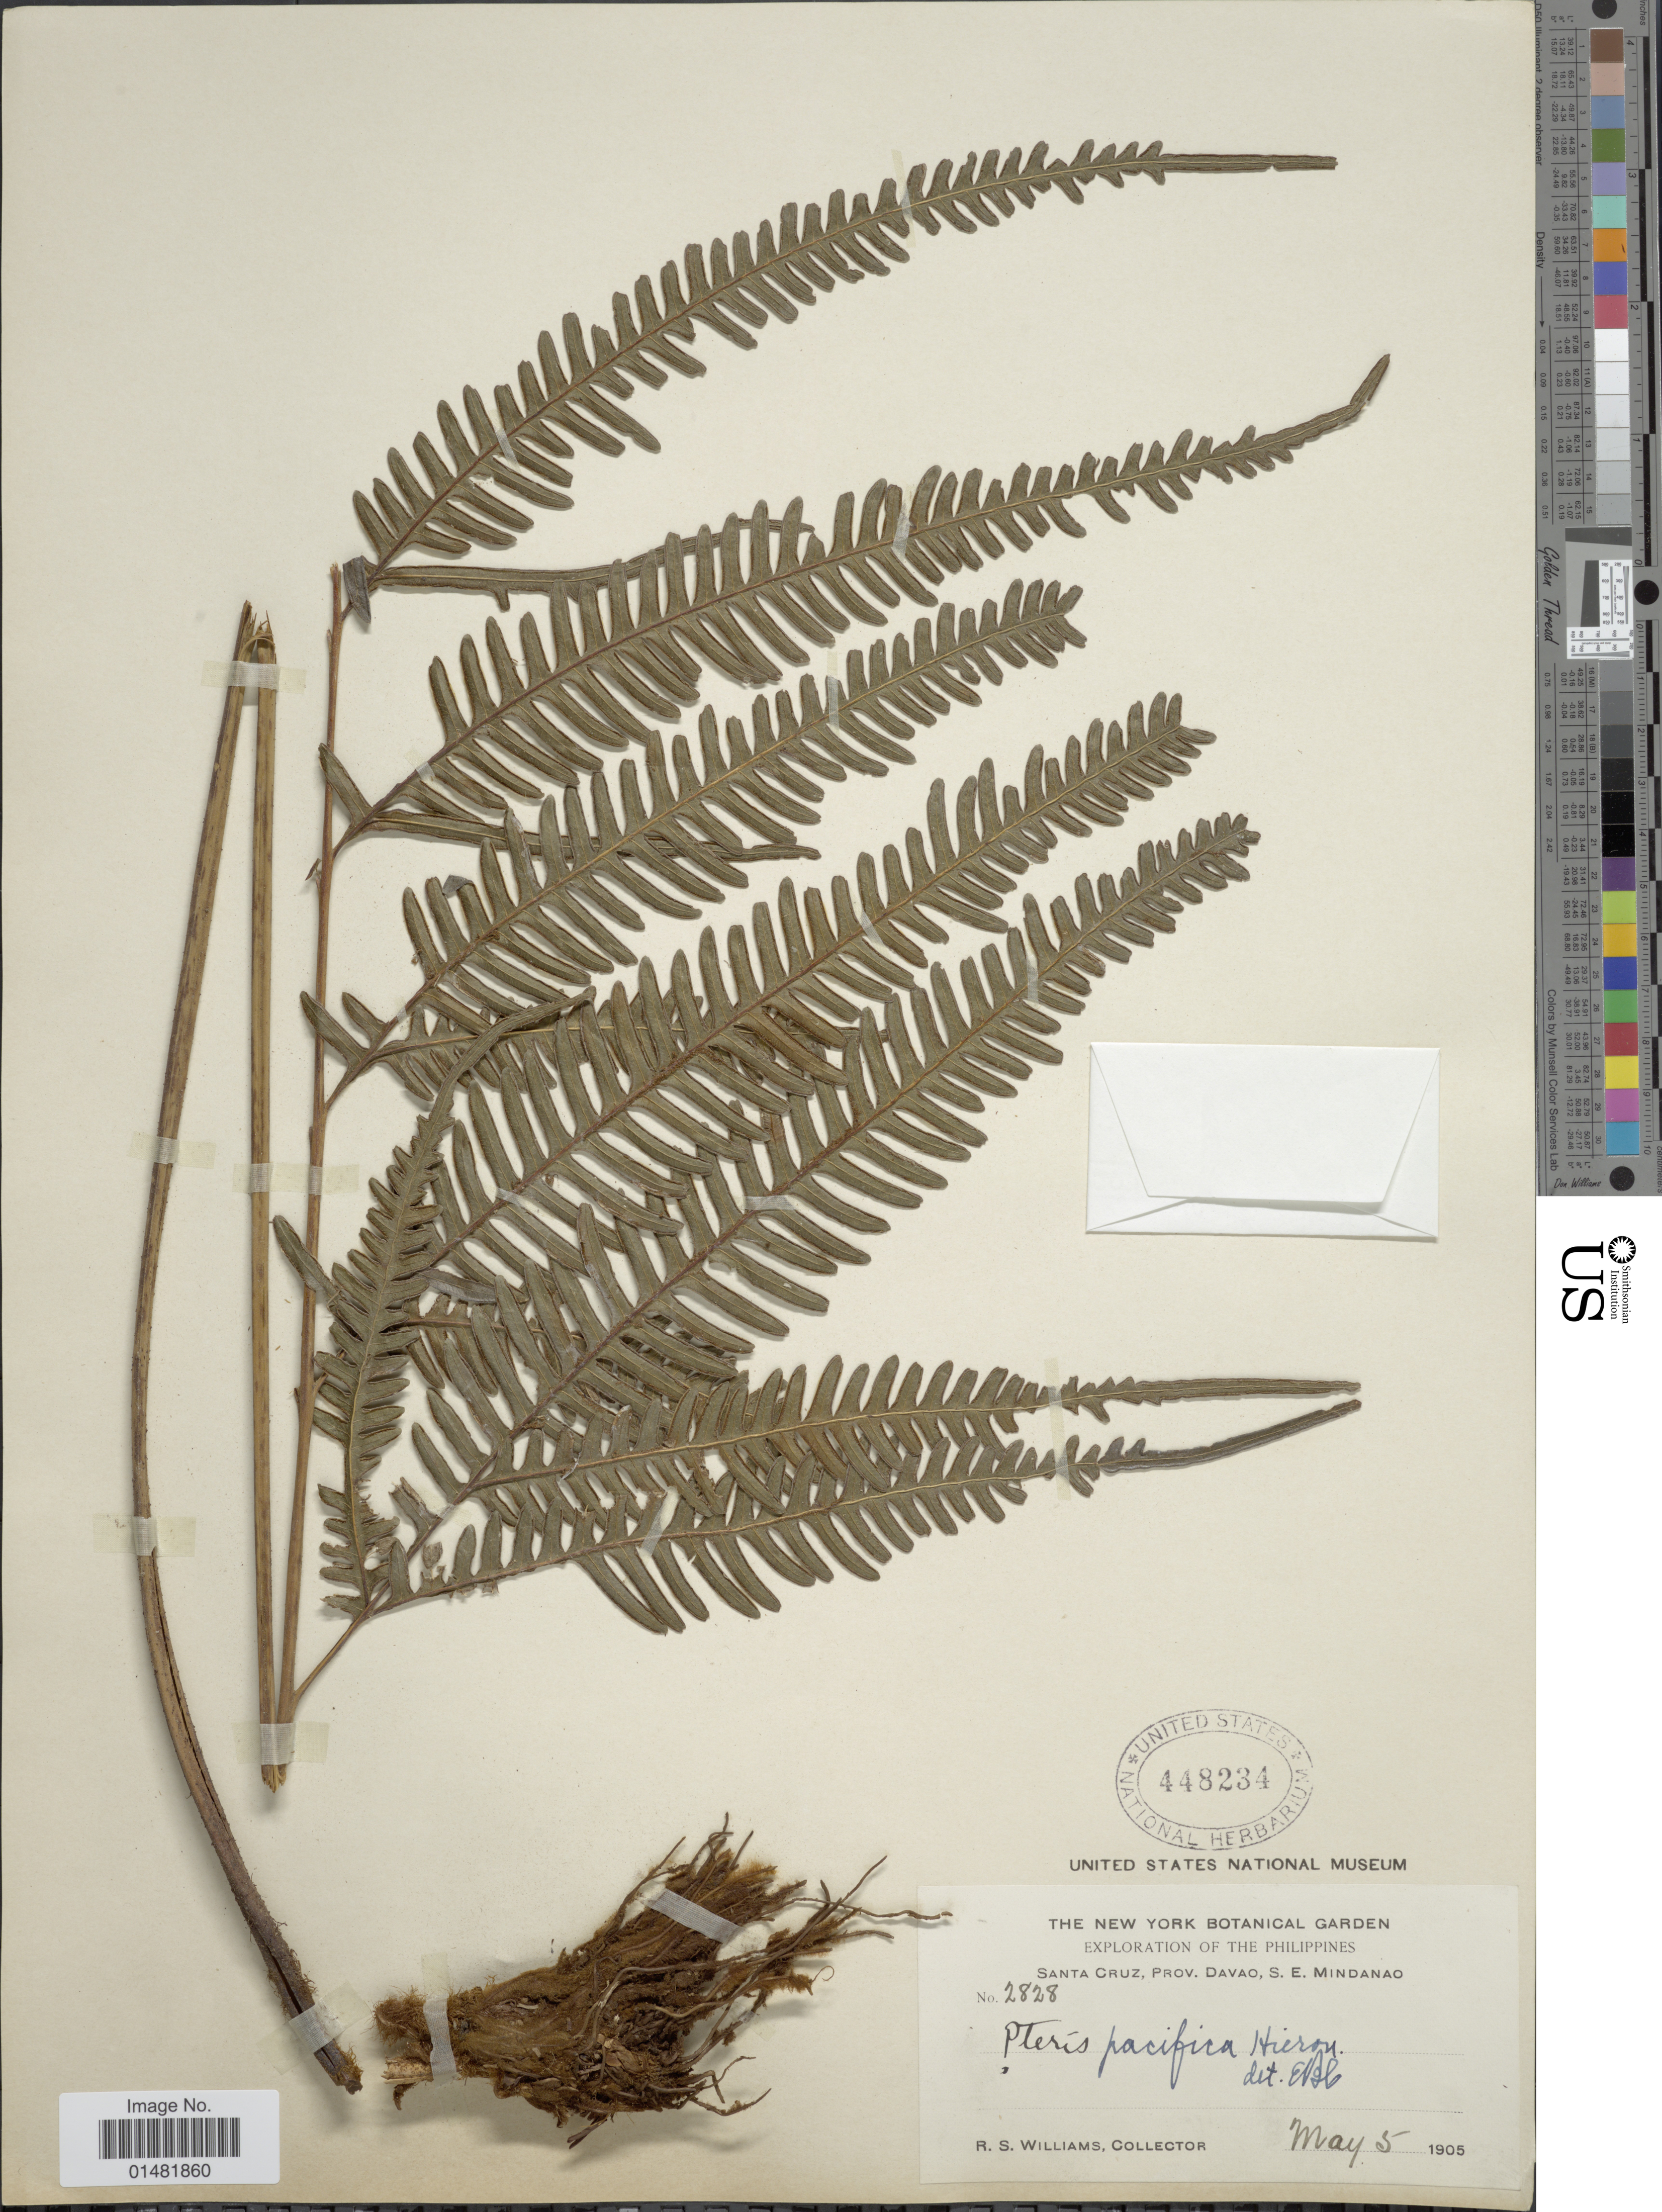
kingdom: Plantae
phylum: Tracheophyta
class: Polypodiopsida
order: Polypodiales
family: Pteridaceae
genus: Pteris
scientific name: Pteris pluricaudata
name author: Copel.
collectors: R. S. Williams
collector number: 2828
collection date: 1905-05-05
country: Philippines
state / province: Davao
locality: Santa Cruz, S. E. Mindanao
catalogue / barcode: US 448234